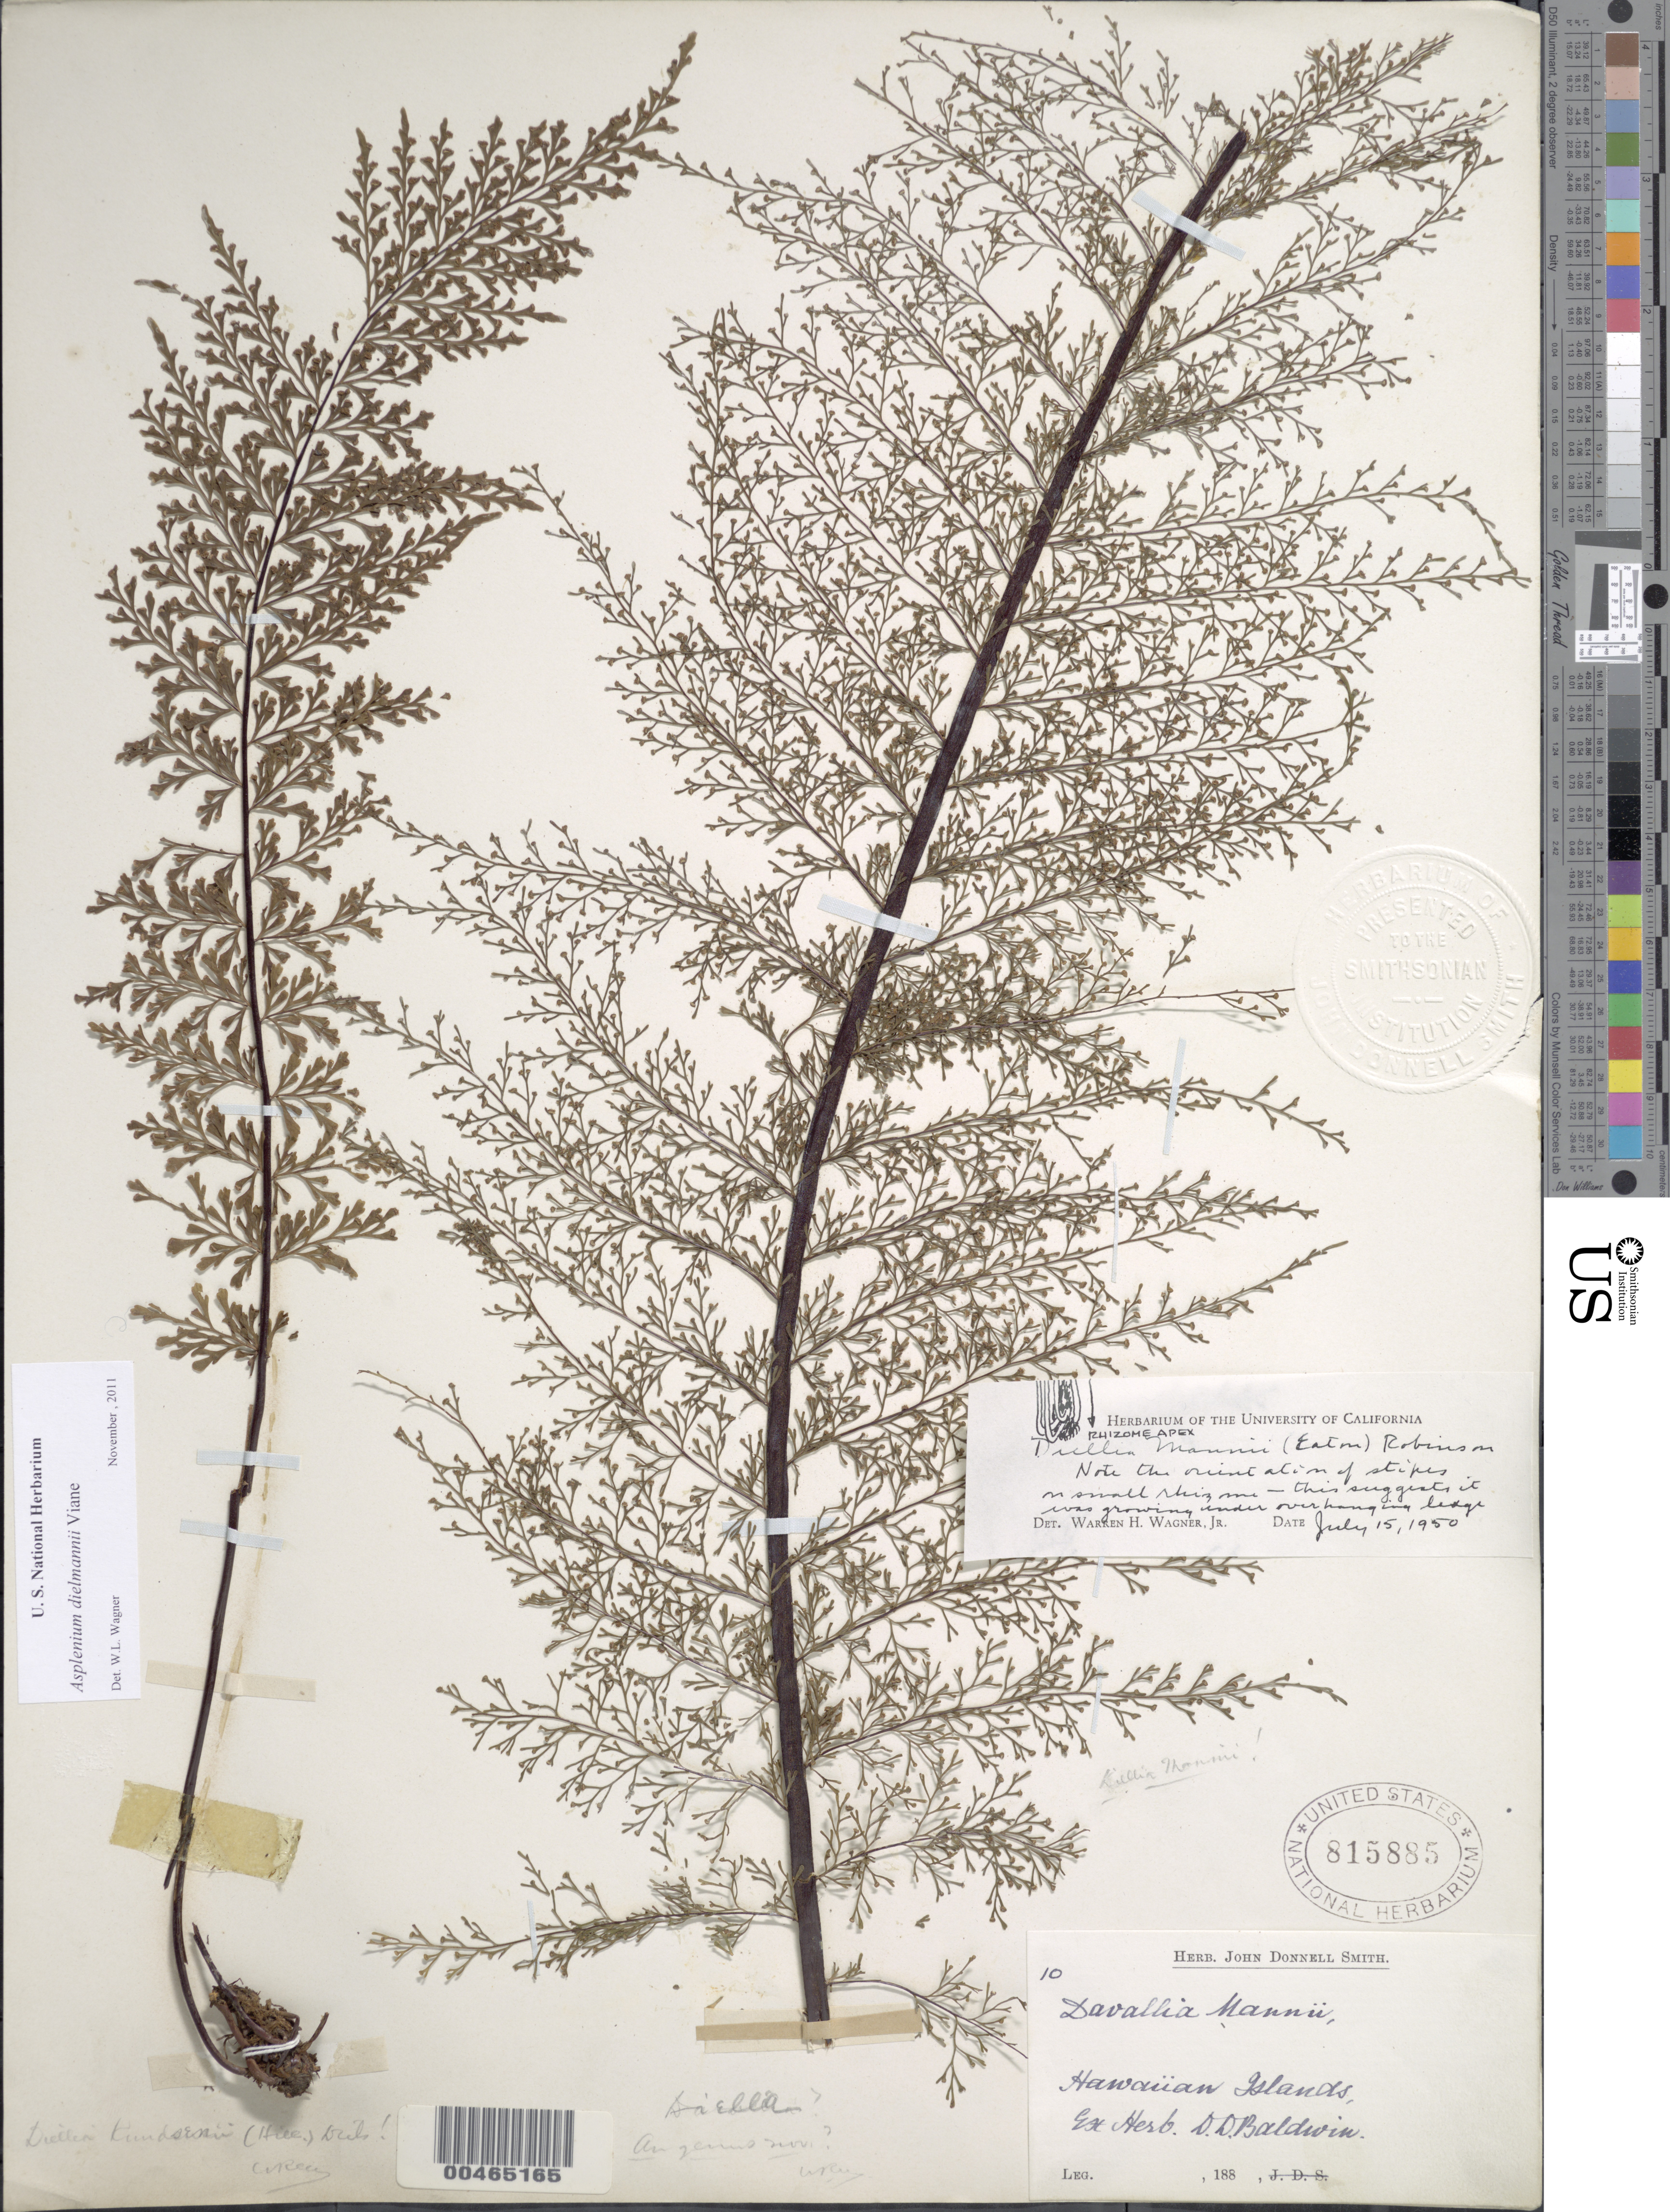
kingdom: Plantae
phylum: Tracheophyta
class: Polypodiopsida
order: Polypodiales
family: Aspleniaceae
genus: Asplenium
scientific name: Asplenium dielmannii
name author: Viane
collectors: D. Baldwin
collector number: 10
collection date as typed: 188-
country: United States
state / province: Hawaii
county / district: Hawaii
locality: Hawaiian islands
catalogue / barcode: US 815885